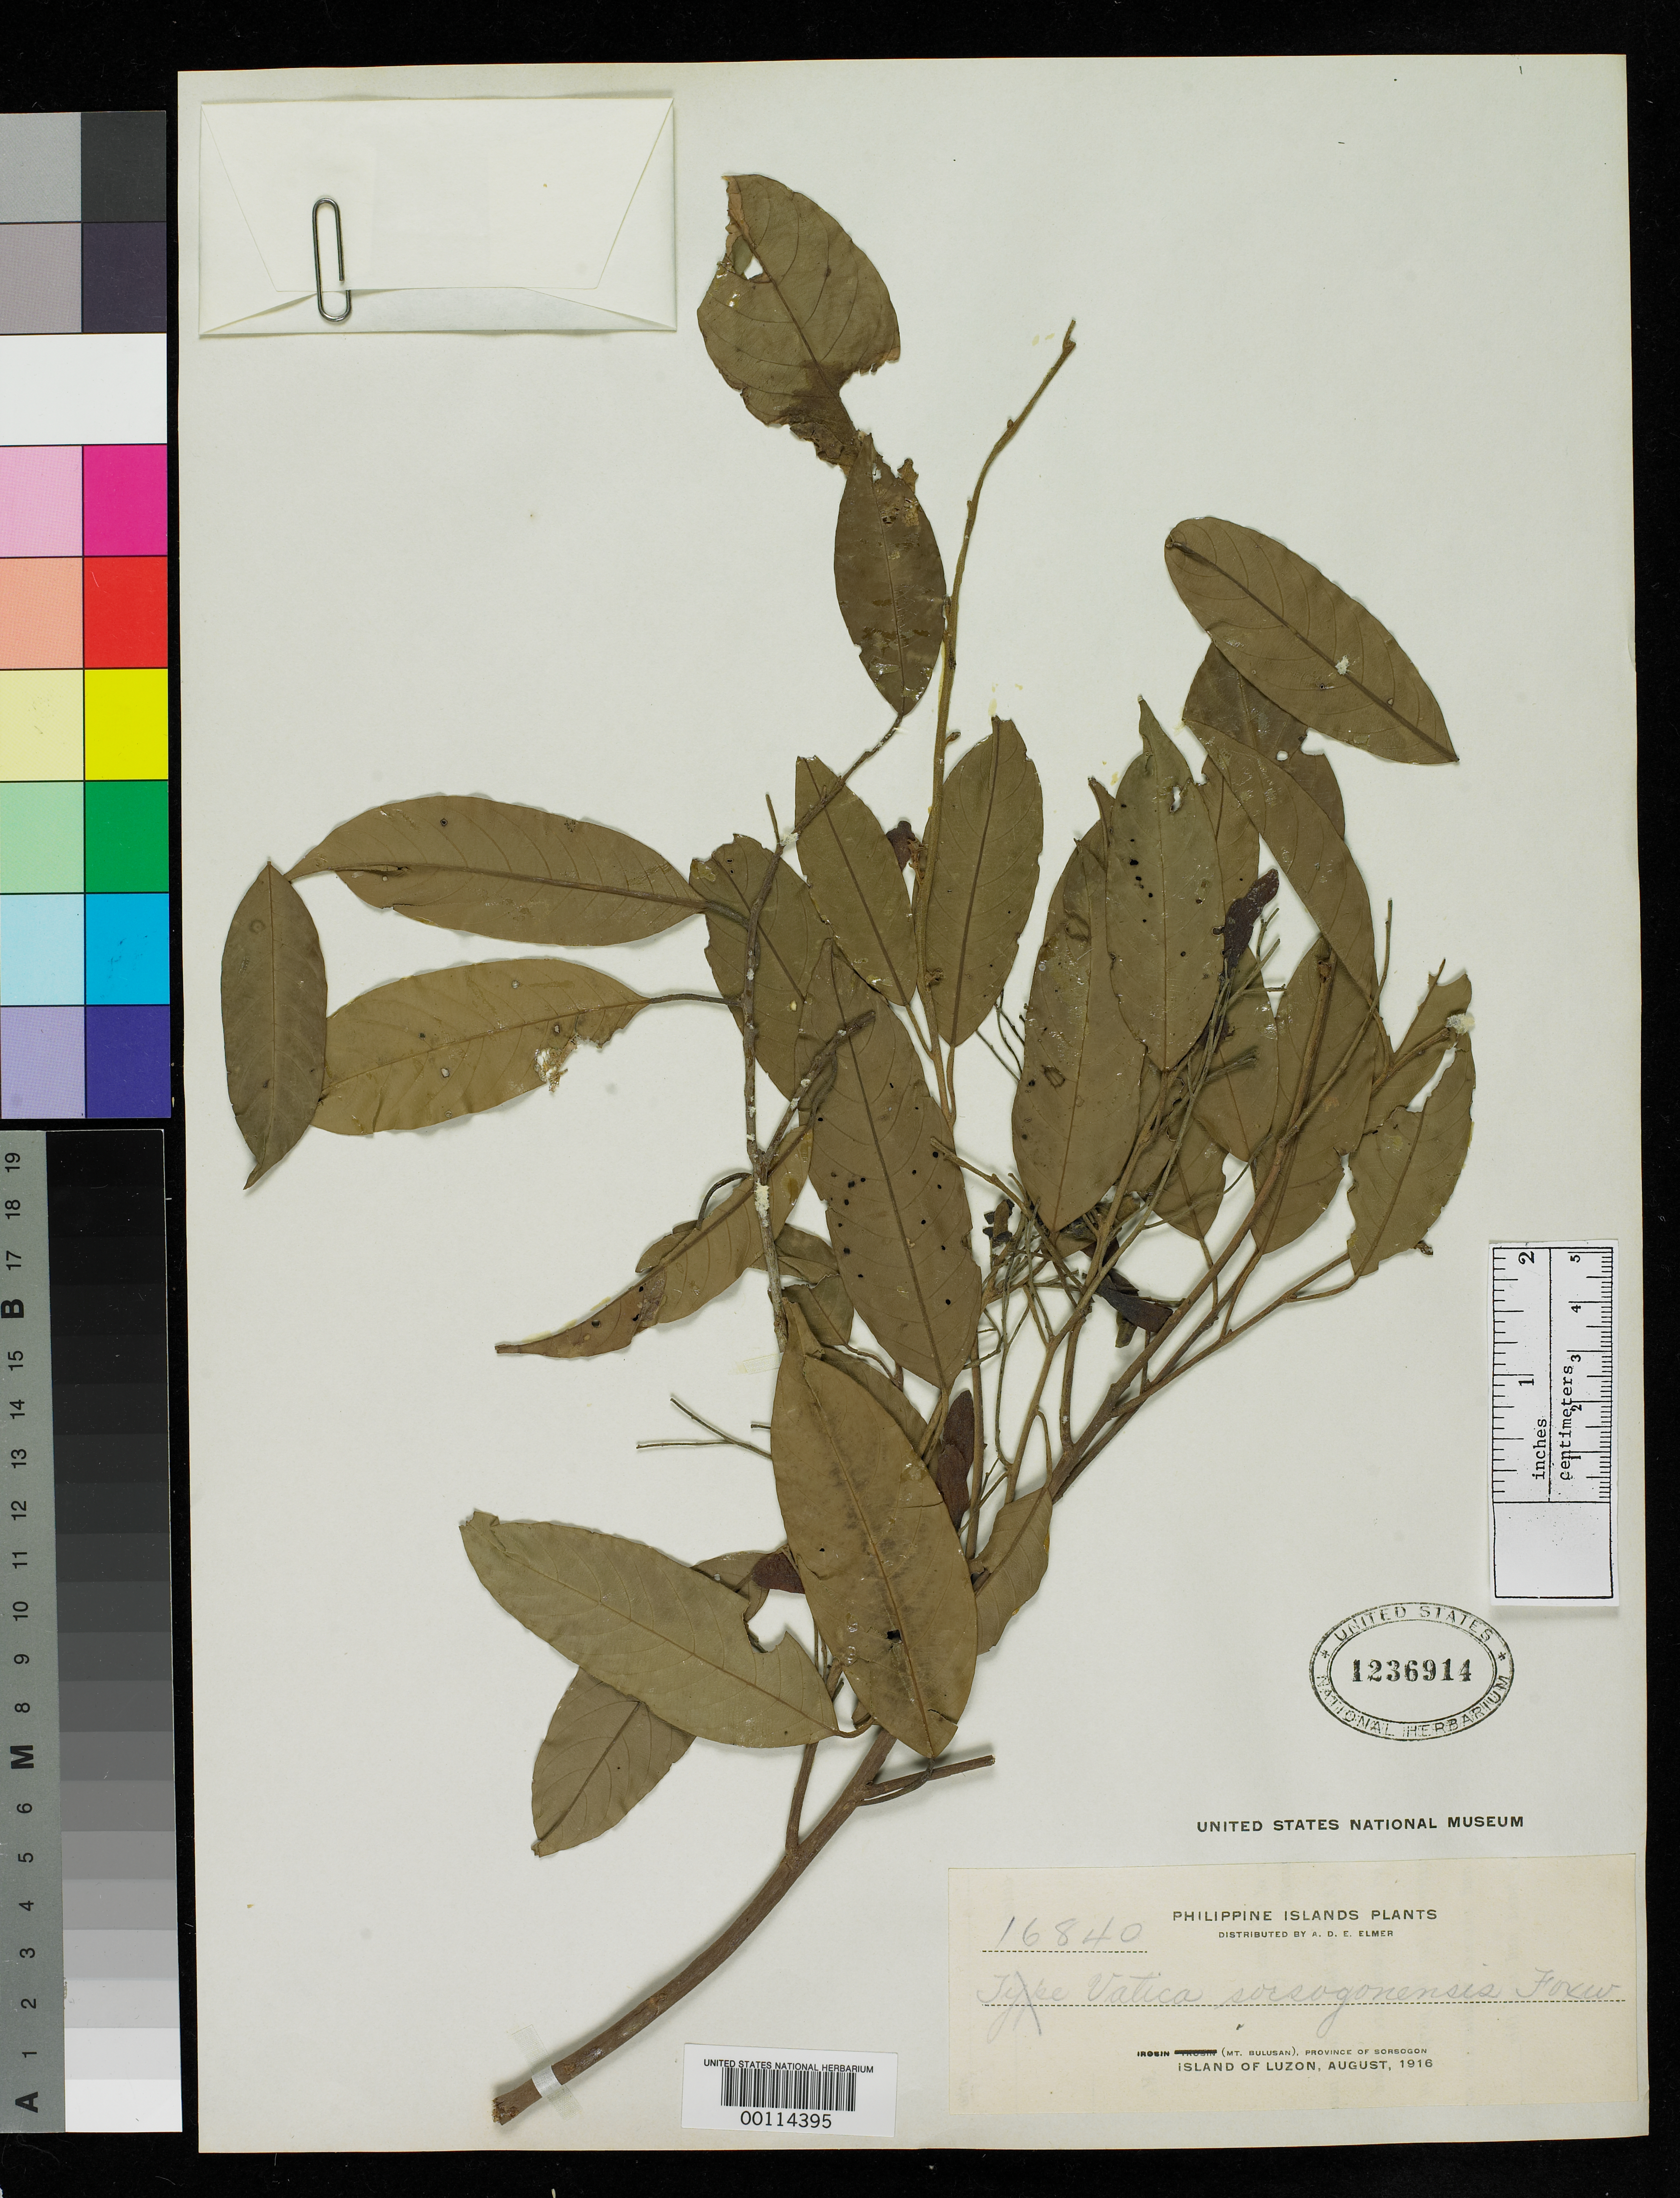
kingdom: Plantae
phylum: Tracheophyta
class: Magnoliopsida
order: Malvales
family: Dipterocarpaceae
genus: Vatica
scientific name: Vatica sorsogonensis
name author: Foxw.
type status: Isotype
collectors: A. D. E. Elmer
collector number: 16840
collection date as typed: Aug 1916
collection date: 1916-08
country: Philippines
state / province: Bicol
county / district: Sorsogon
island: Luzon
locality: Irosin, Mt. Bulusan; alt. 1000 ft.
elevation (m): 305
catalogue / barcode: US 1236914